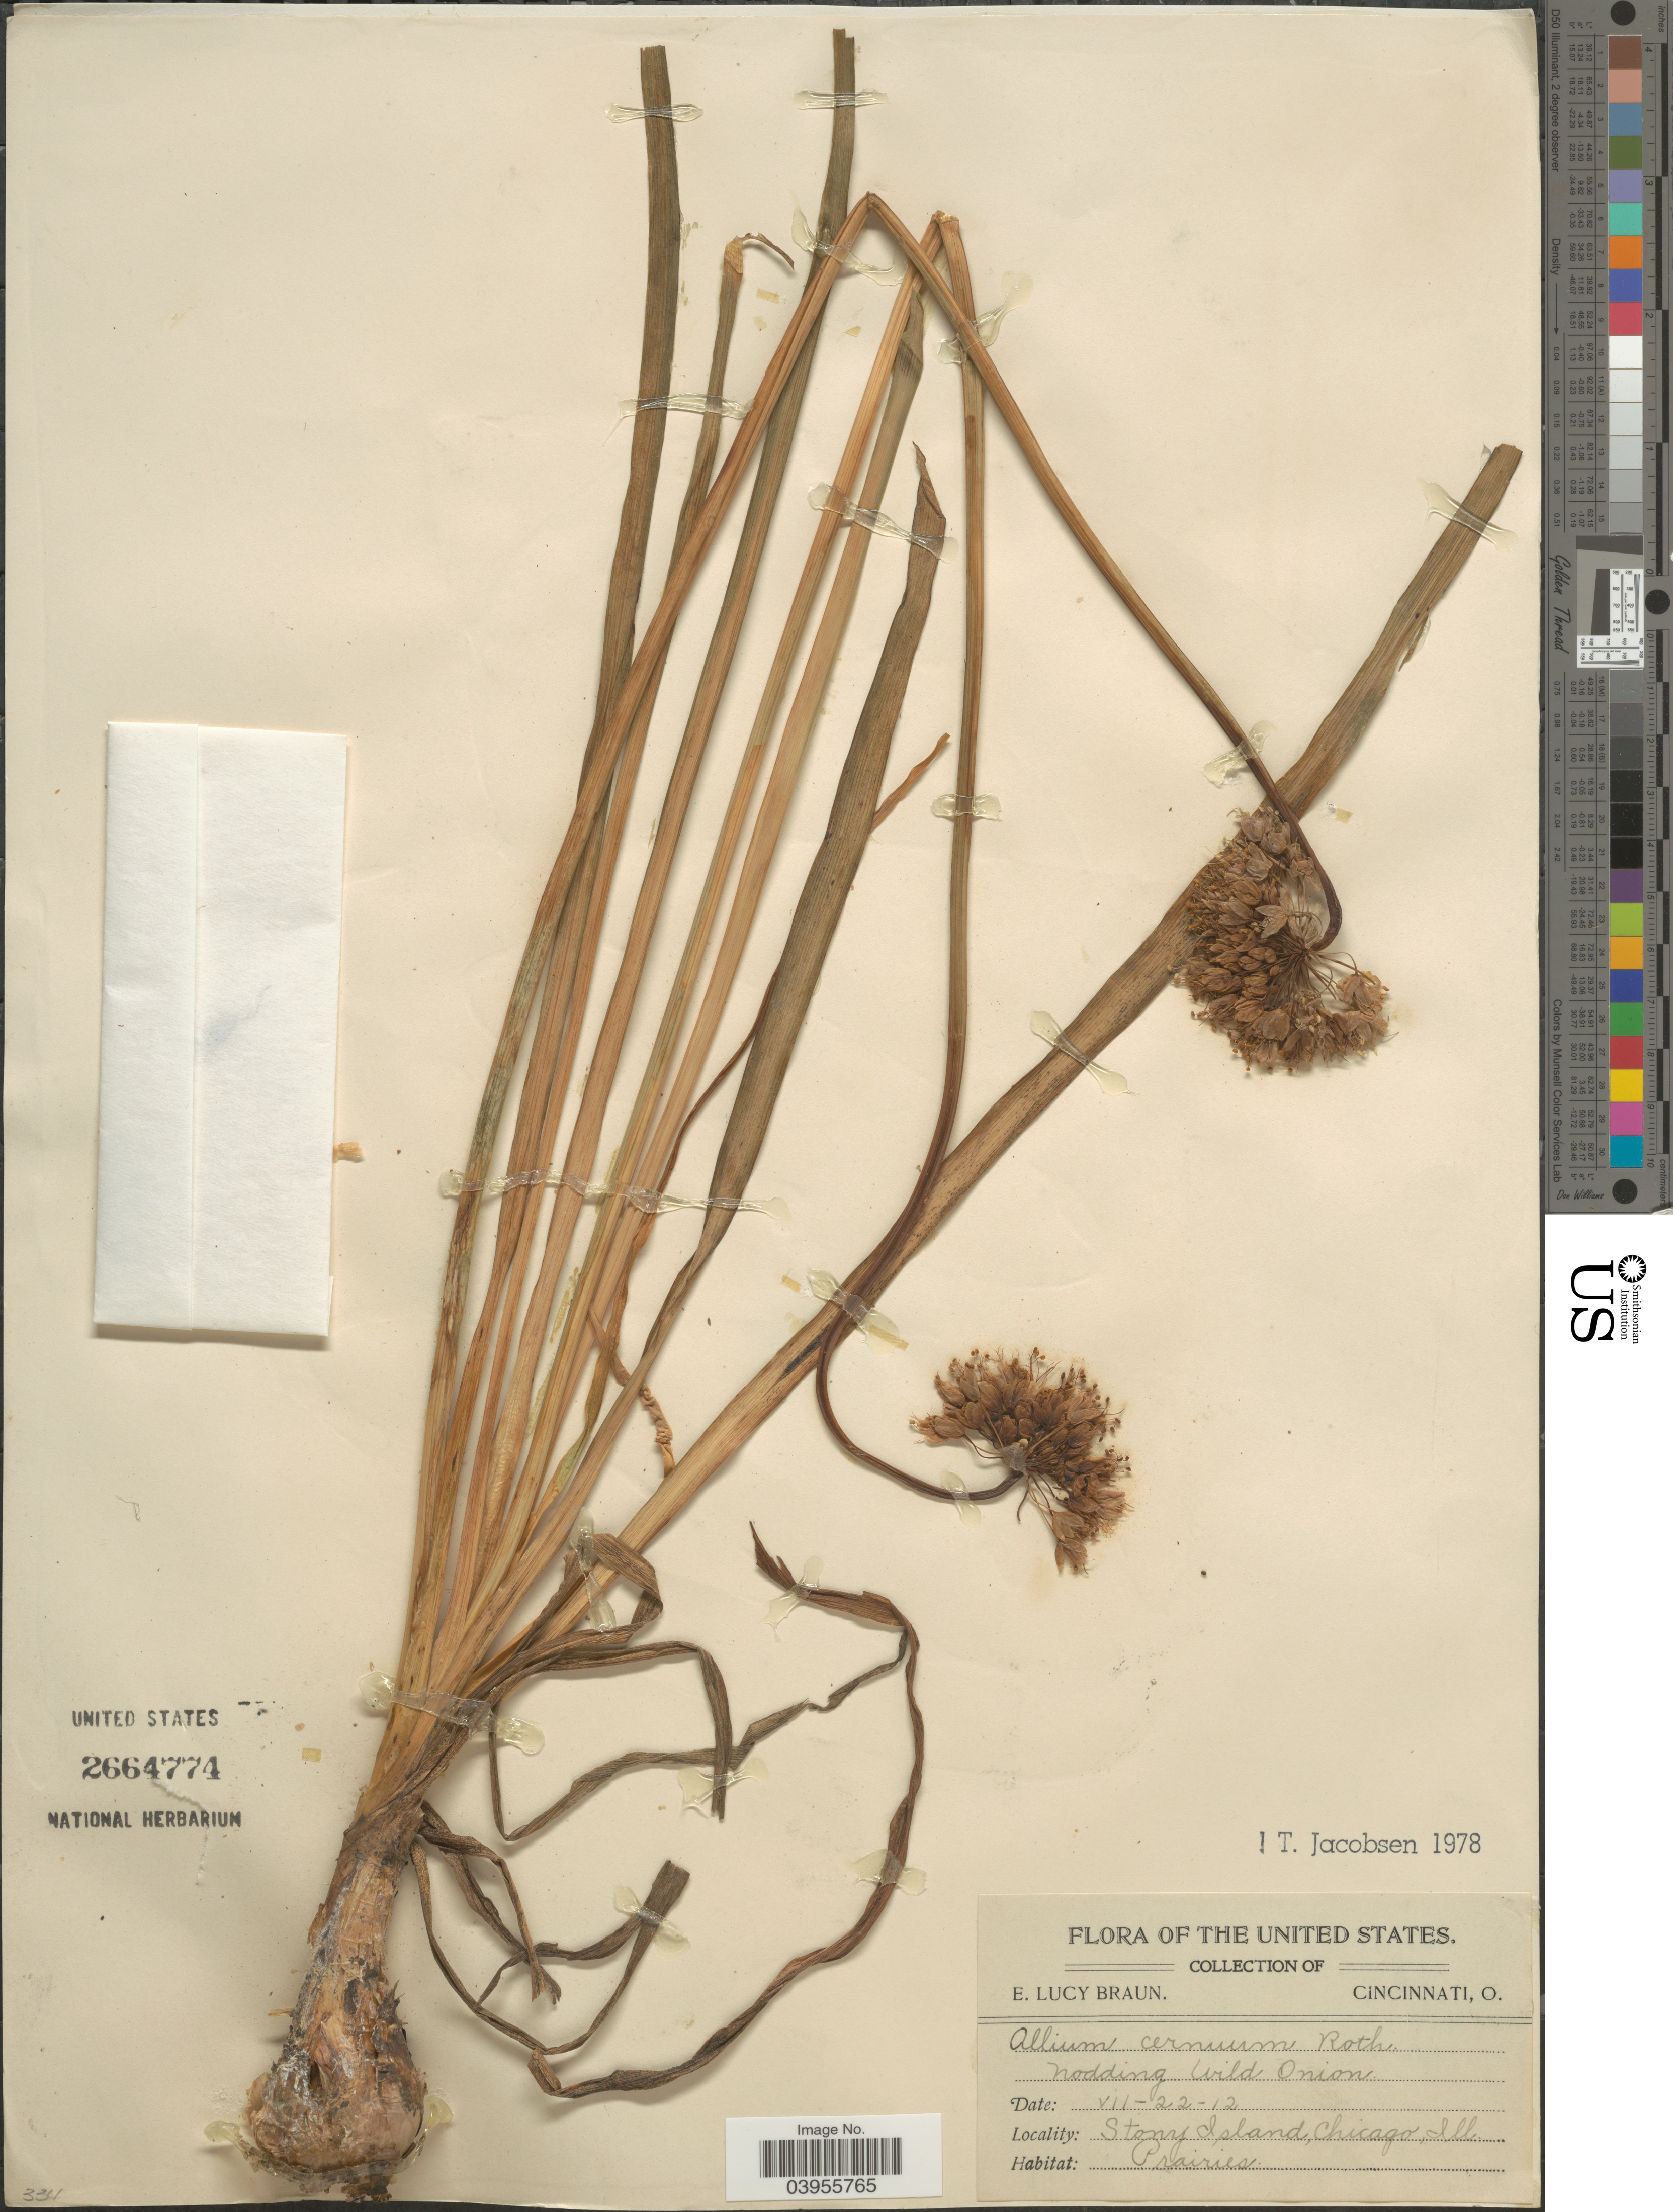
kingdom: Plantae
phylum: Tracheophyta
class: Liliopsida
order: Asparagales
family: Amaryllidaceae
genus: Allium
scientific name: Allium cernuum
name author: Roth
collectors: E. L. Braun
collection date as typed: Transcribed d/m/y: 22/7/12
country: United States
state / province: Illinois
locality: Stony Island, Chicago.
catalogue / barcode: US 2664774